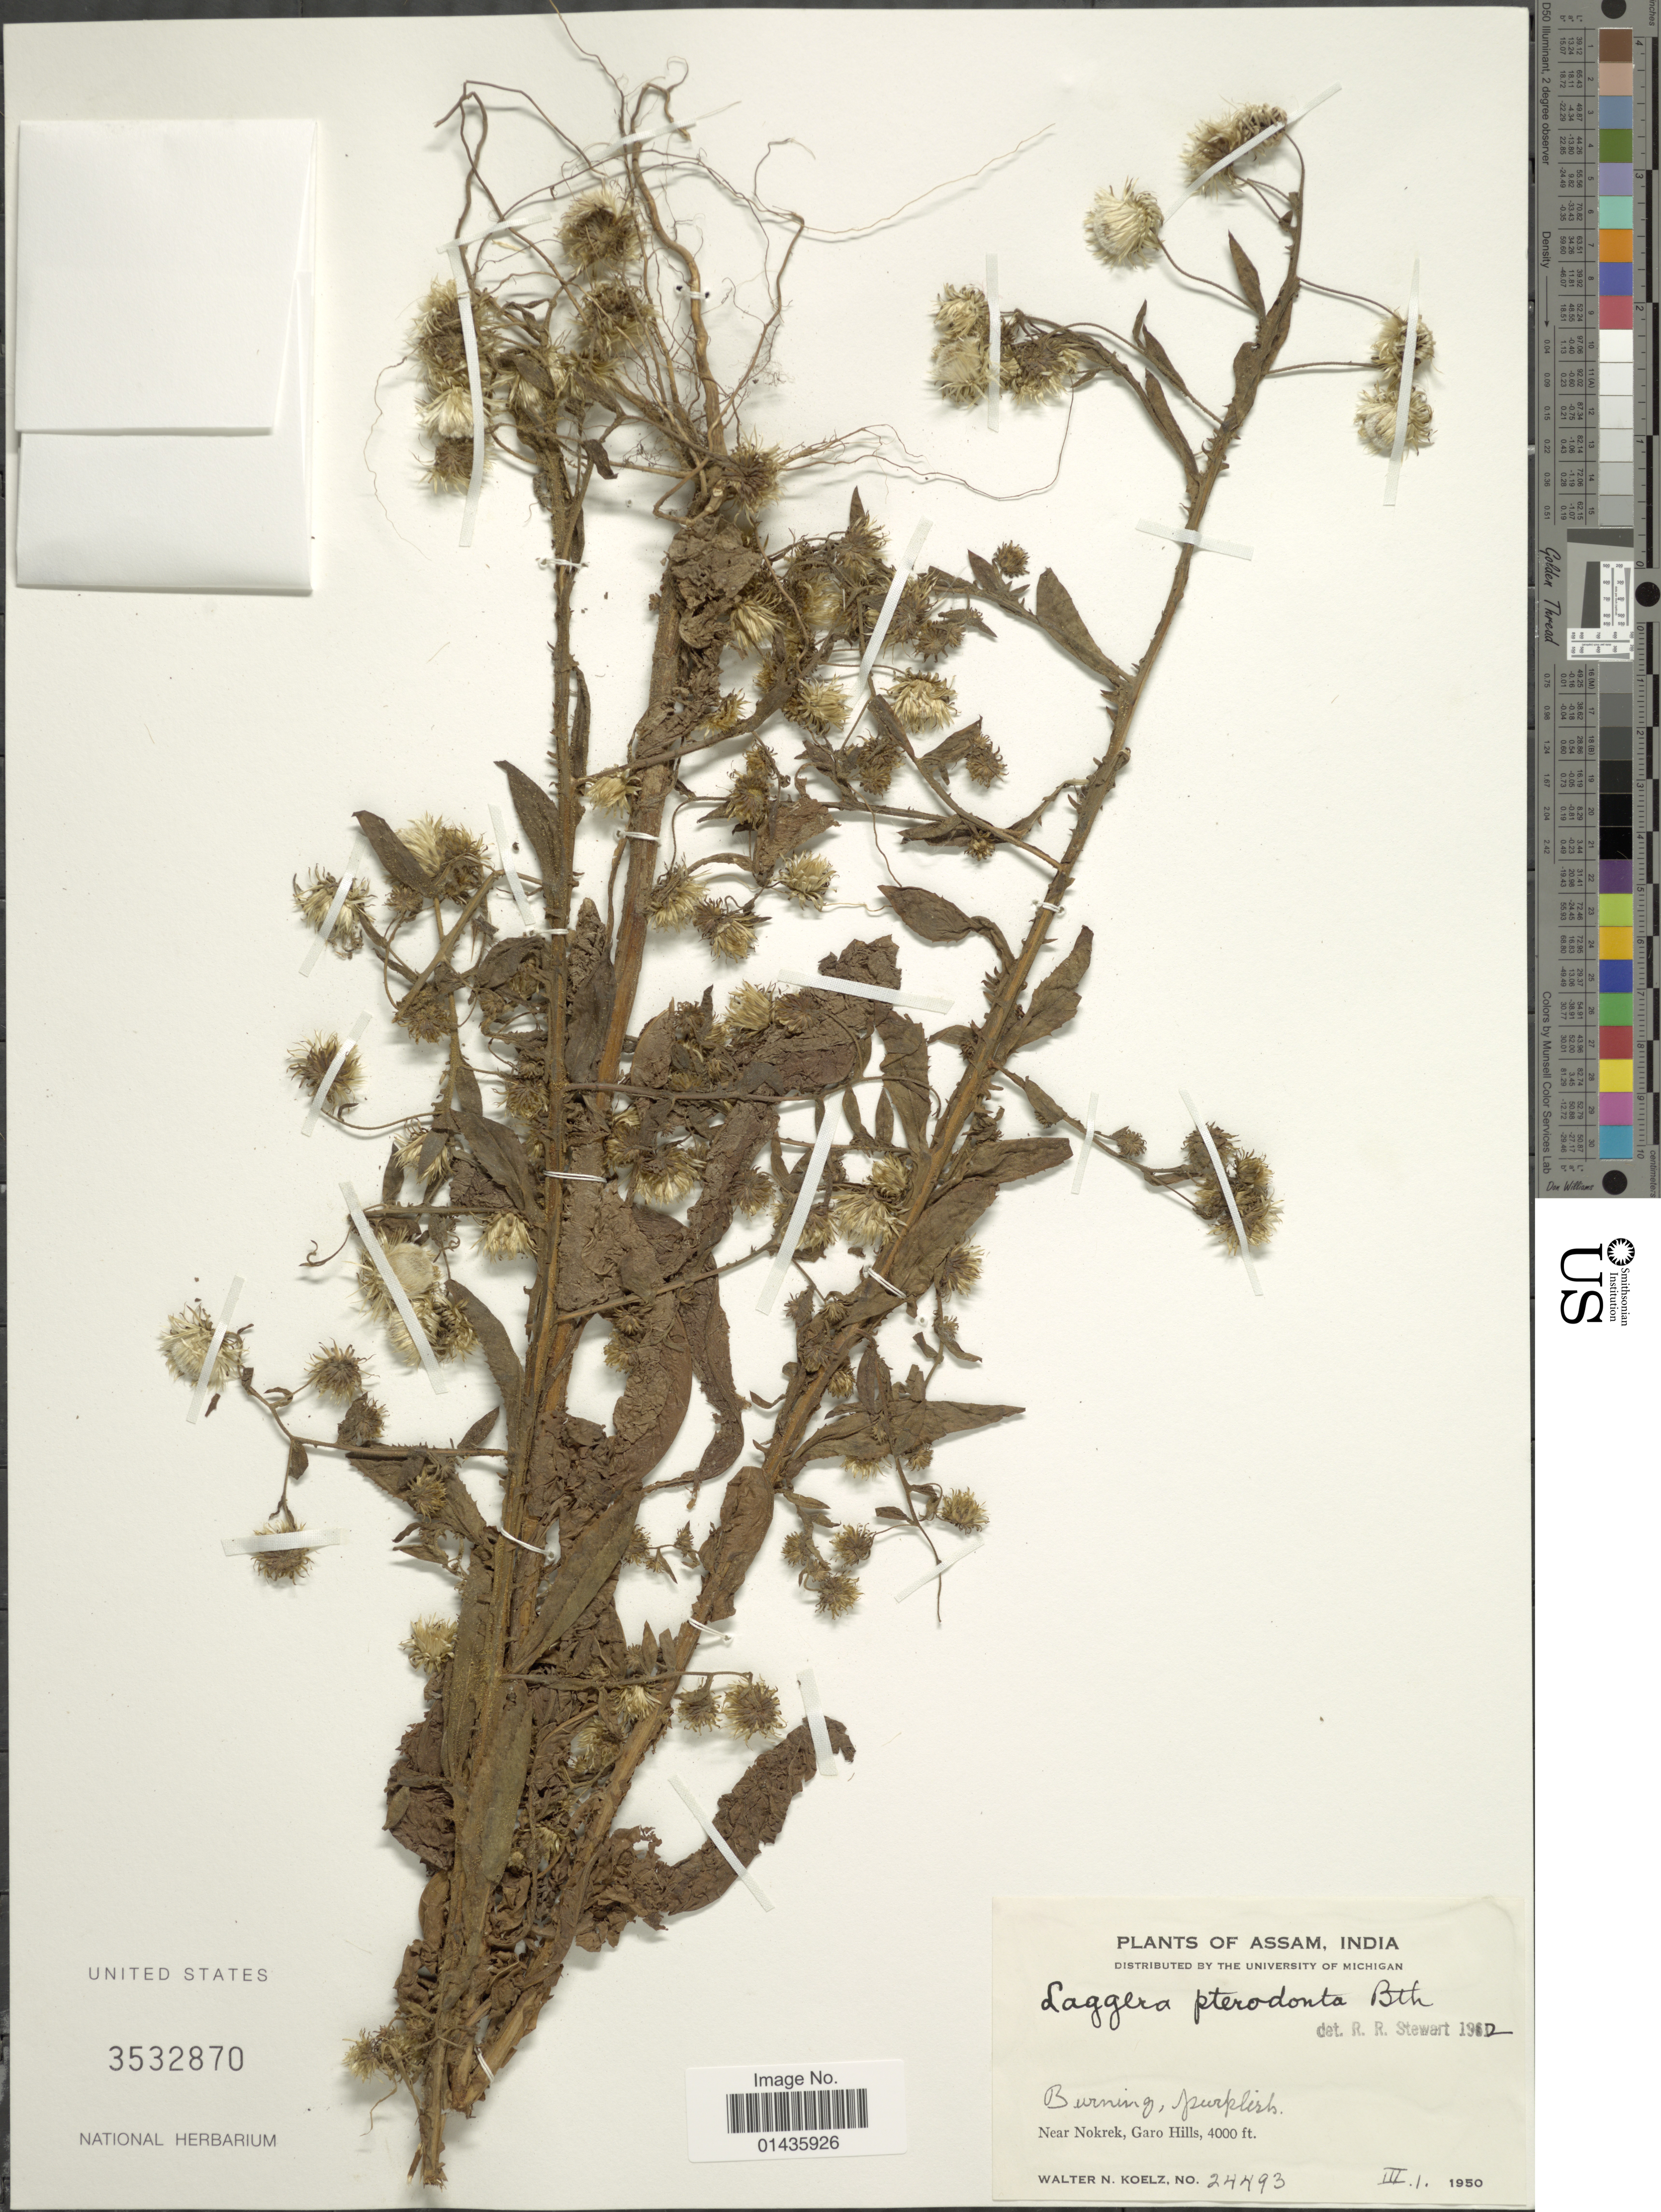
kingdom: Plantae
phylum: Tracheophyta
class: Magnoliopsida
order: Asterales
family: Asteraceae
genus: Laggera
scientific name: Laggera pterodonta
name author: (DC.) Sch. Bip. ex Oliv.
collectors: W. N. Koelz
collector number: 24493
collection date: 1950-03-01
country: India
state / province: Meghalaya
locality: Near Nokrek, Garo Hills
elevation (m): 1219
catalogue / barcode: US 3532870